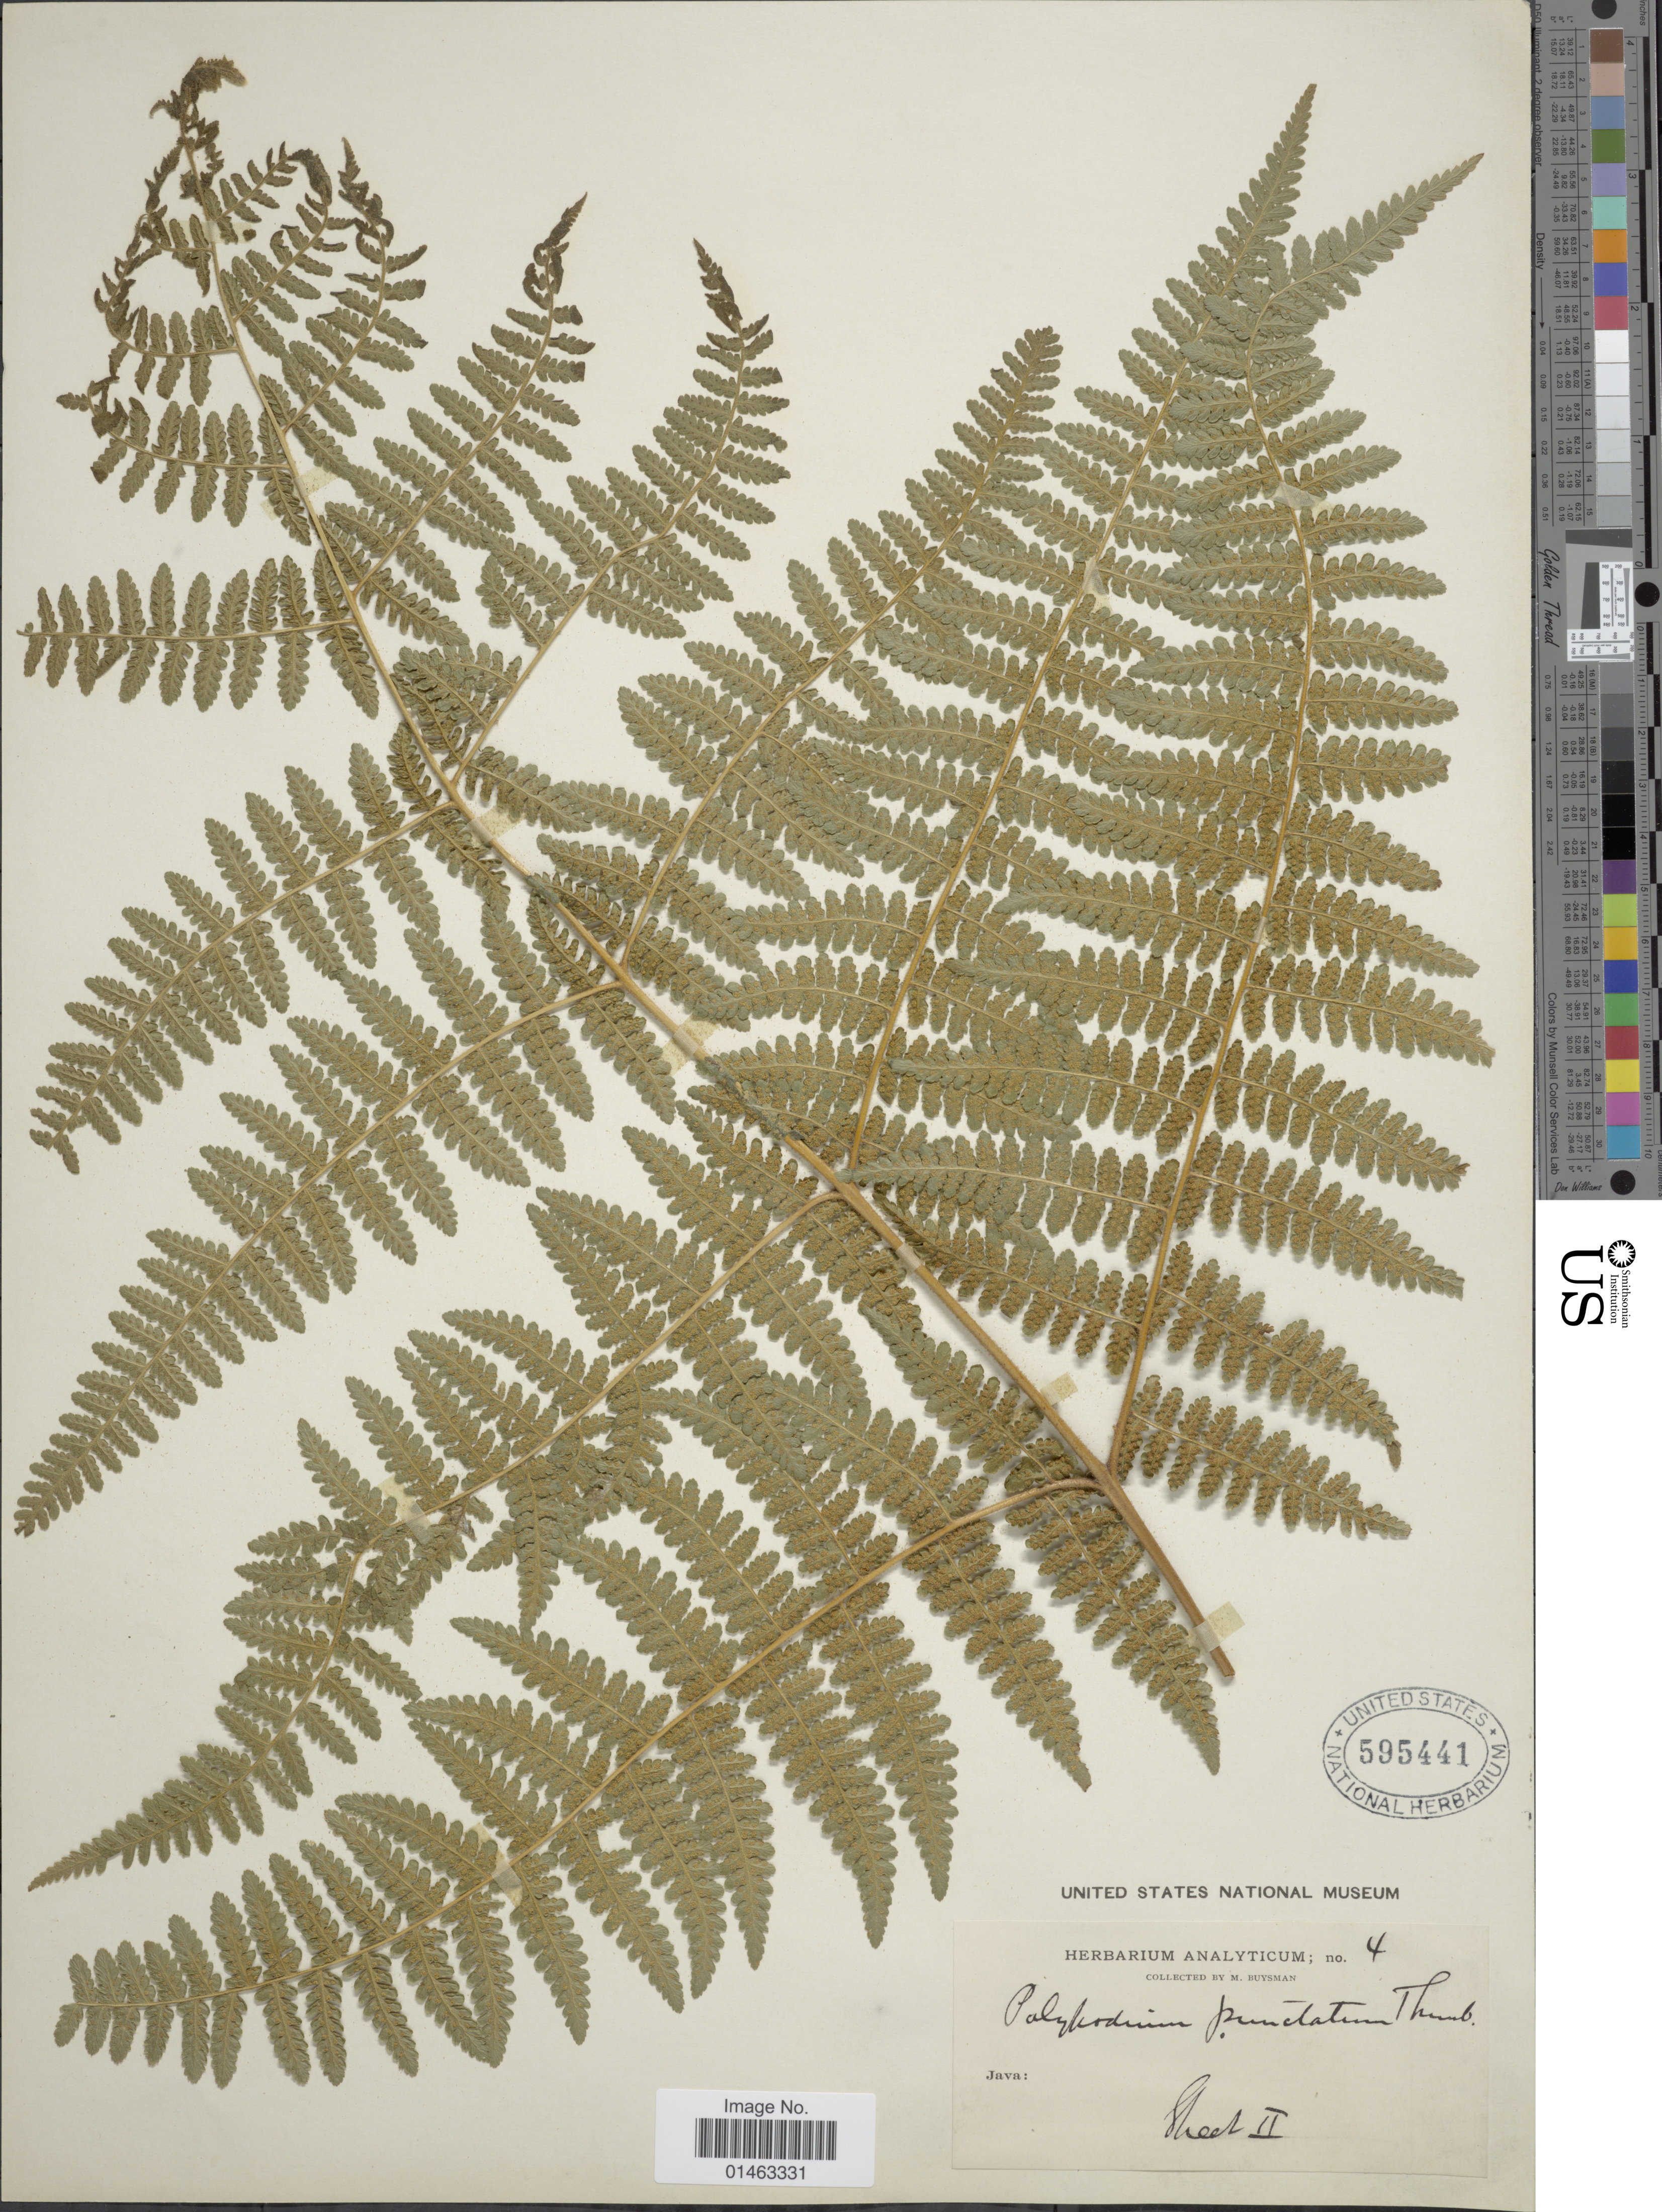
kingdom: Plantae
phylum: Tracheophyta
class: Polypodiopsida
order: Polypodiales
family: Dennstaedtiaceae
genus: Hypolepis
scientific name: Hypolepis punctata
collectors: M. Buysman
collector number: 4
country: Indonesia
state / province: Java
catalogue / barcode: US 595441